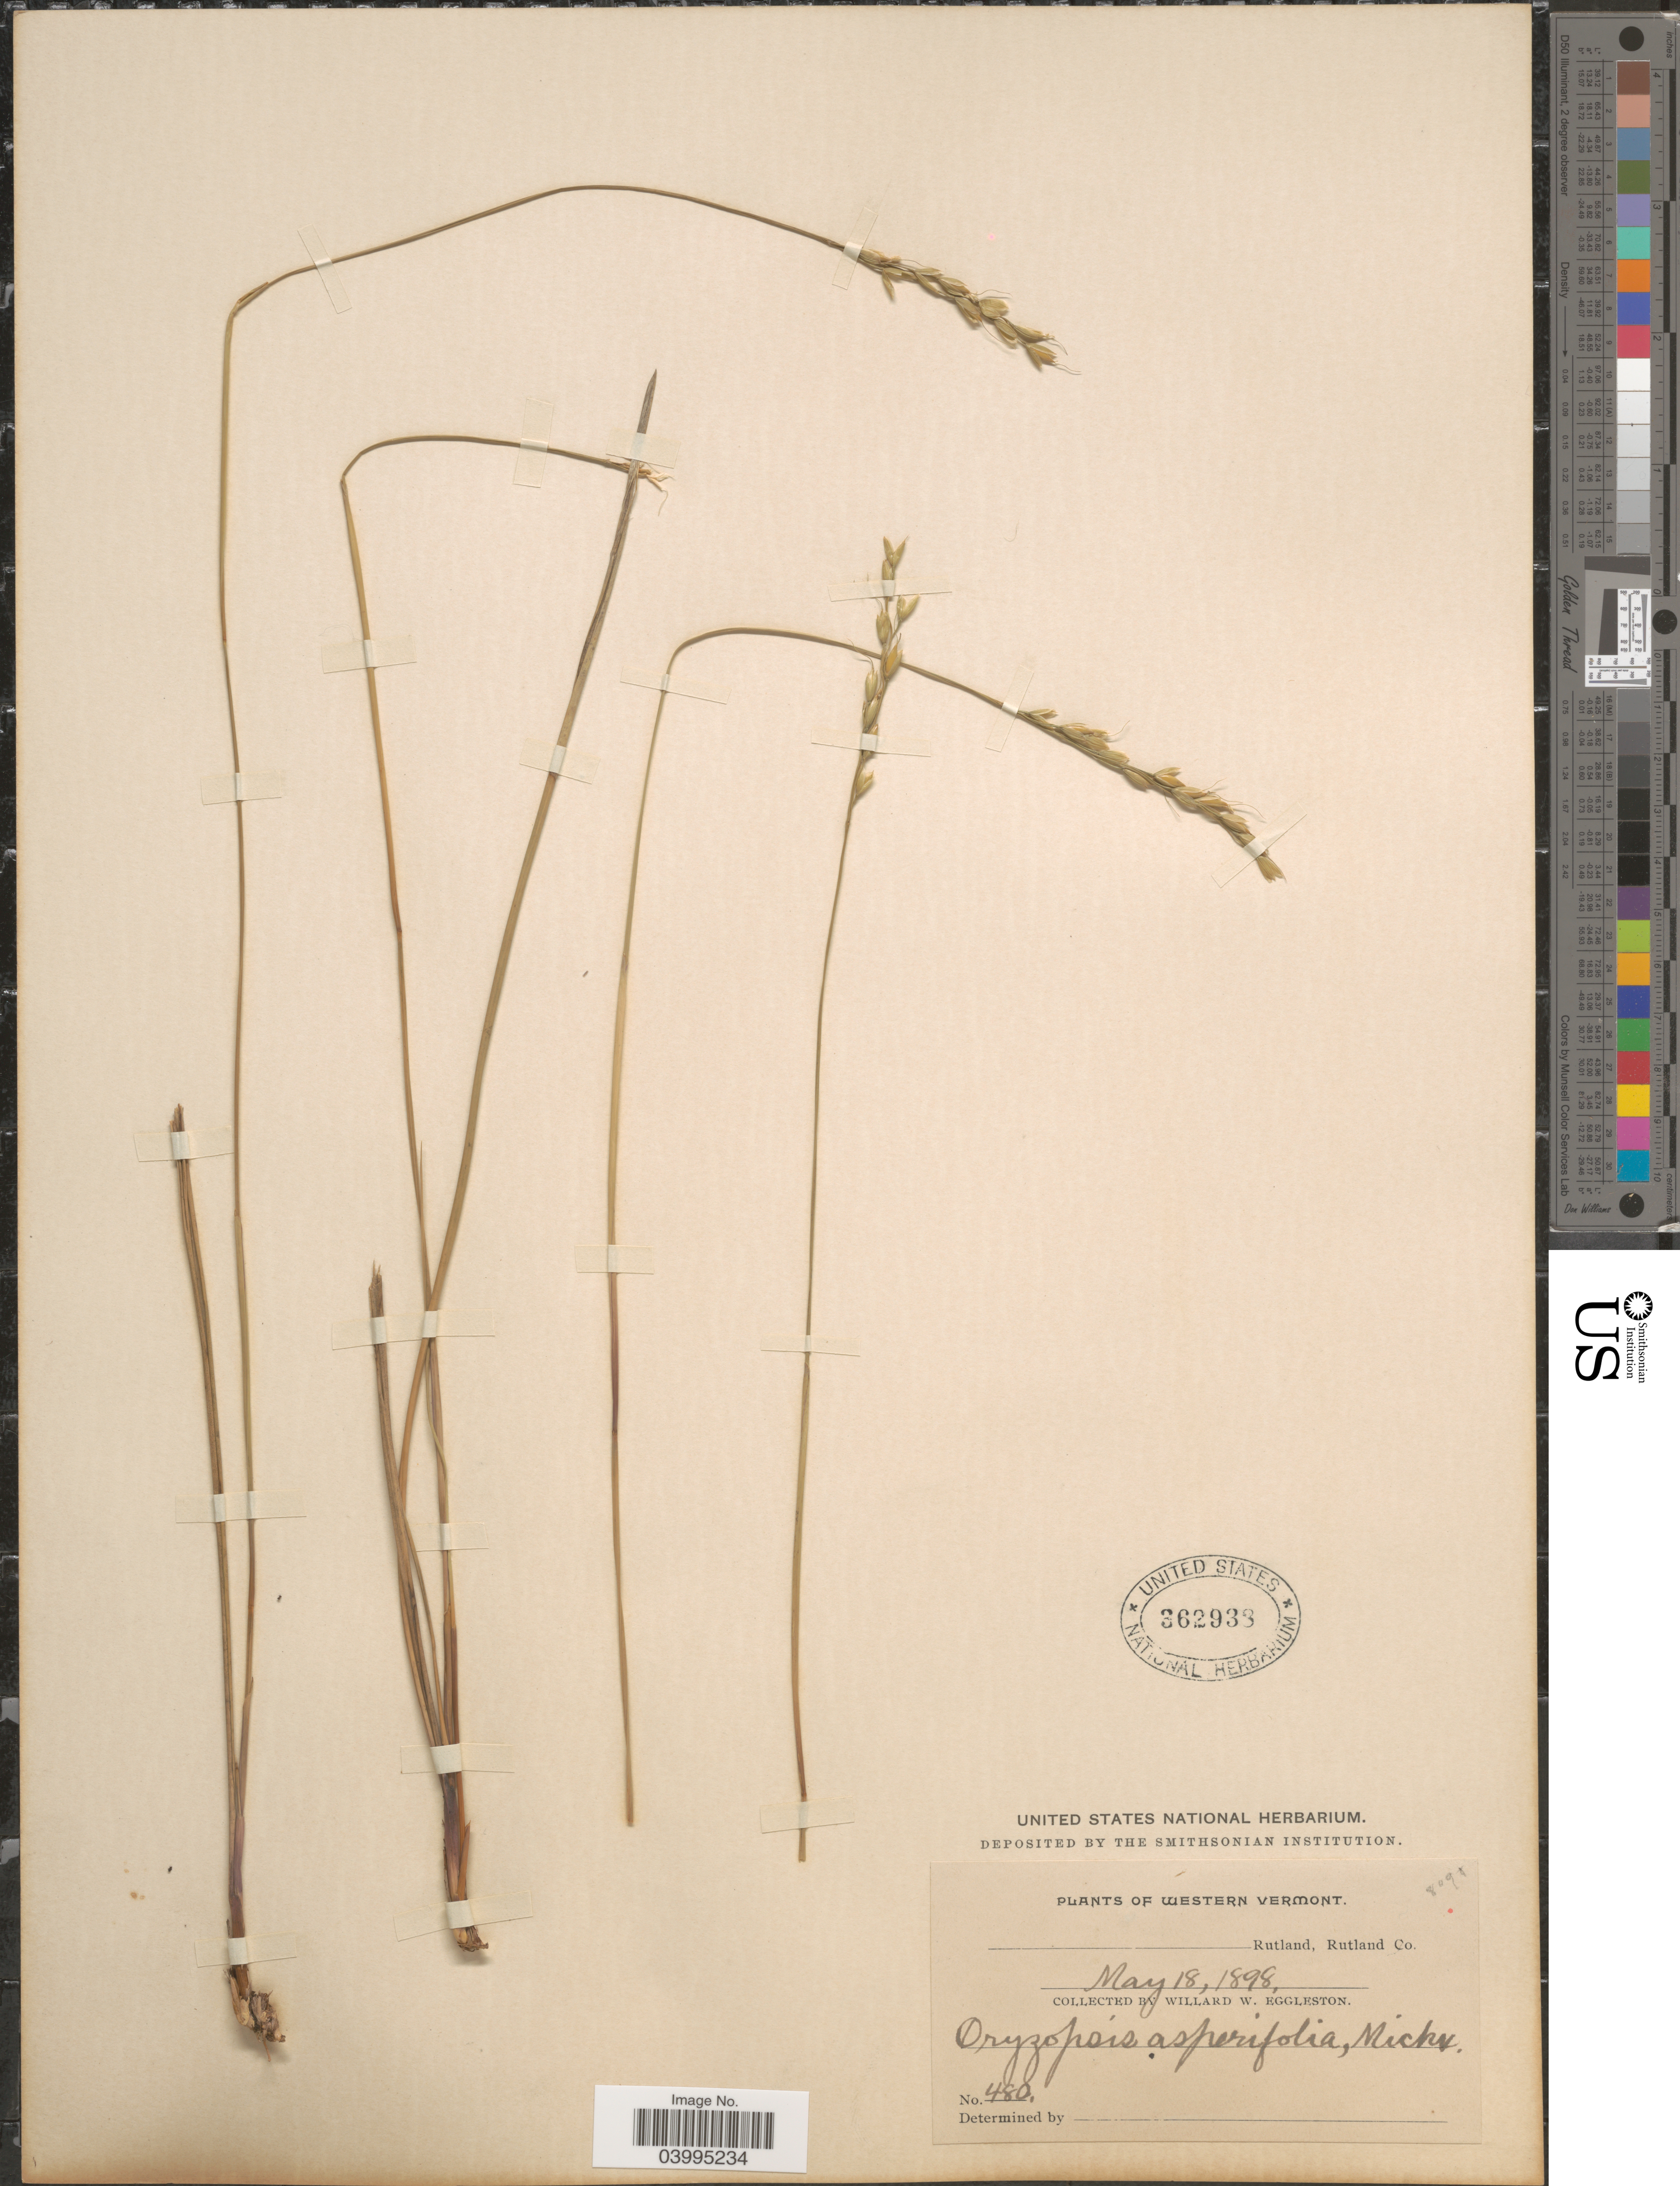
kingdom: Plantae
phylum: Tracheophyta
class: Liliopsida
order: Poales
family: Poaceae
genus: Oryzopsis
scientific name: Oryzopsis asperifolia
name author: Michx.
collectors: W. W. Eggleston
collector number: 480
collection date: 1898-05-18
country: United States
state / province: Vermont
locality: Western Vermont. Rutland, Rutland Co.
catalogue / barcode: US 362938